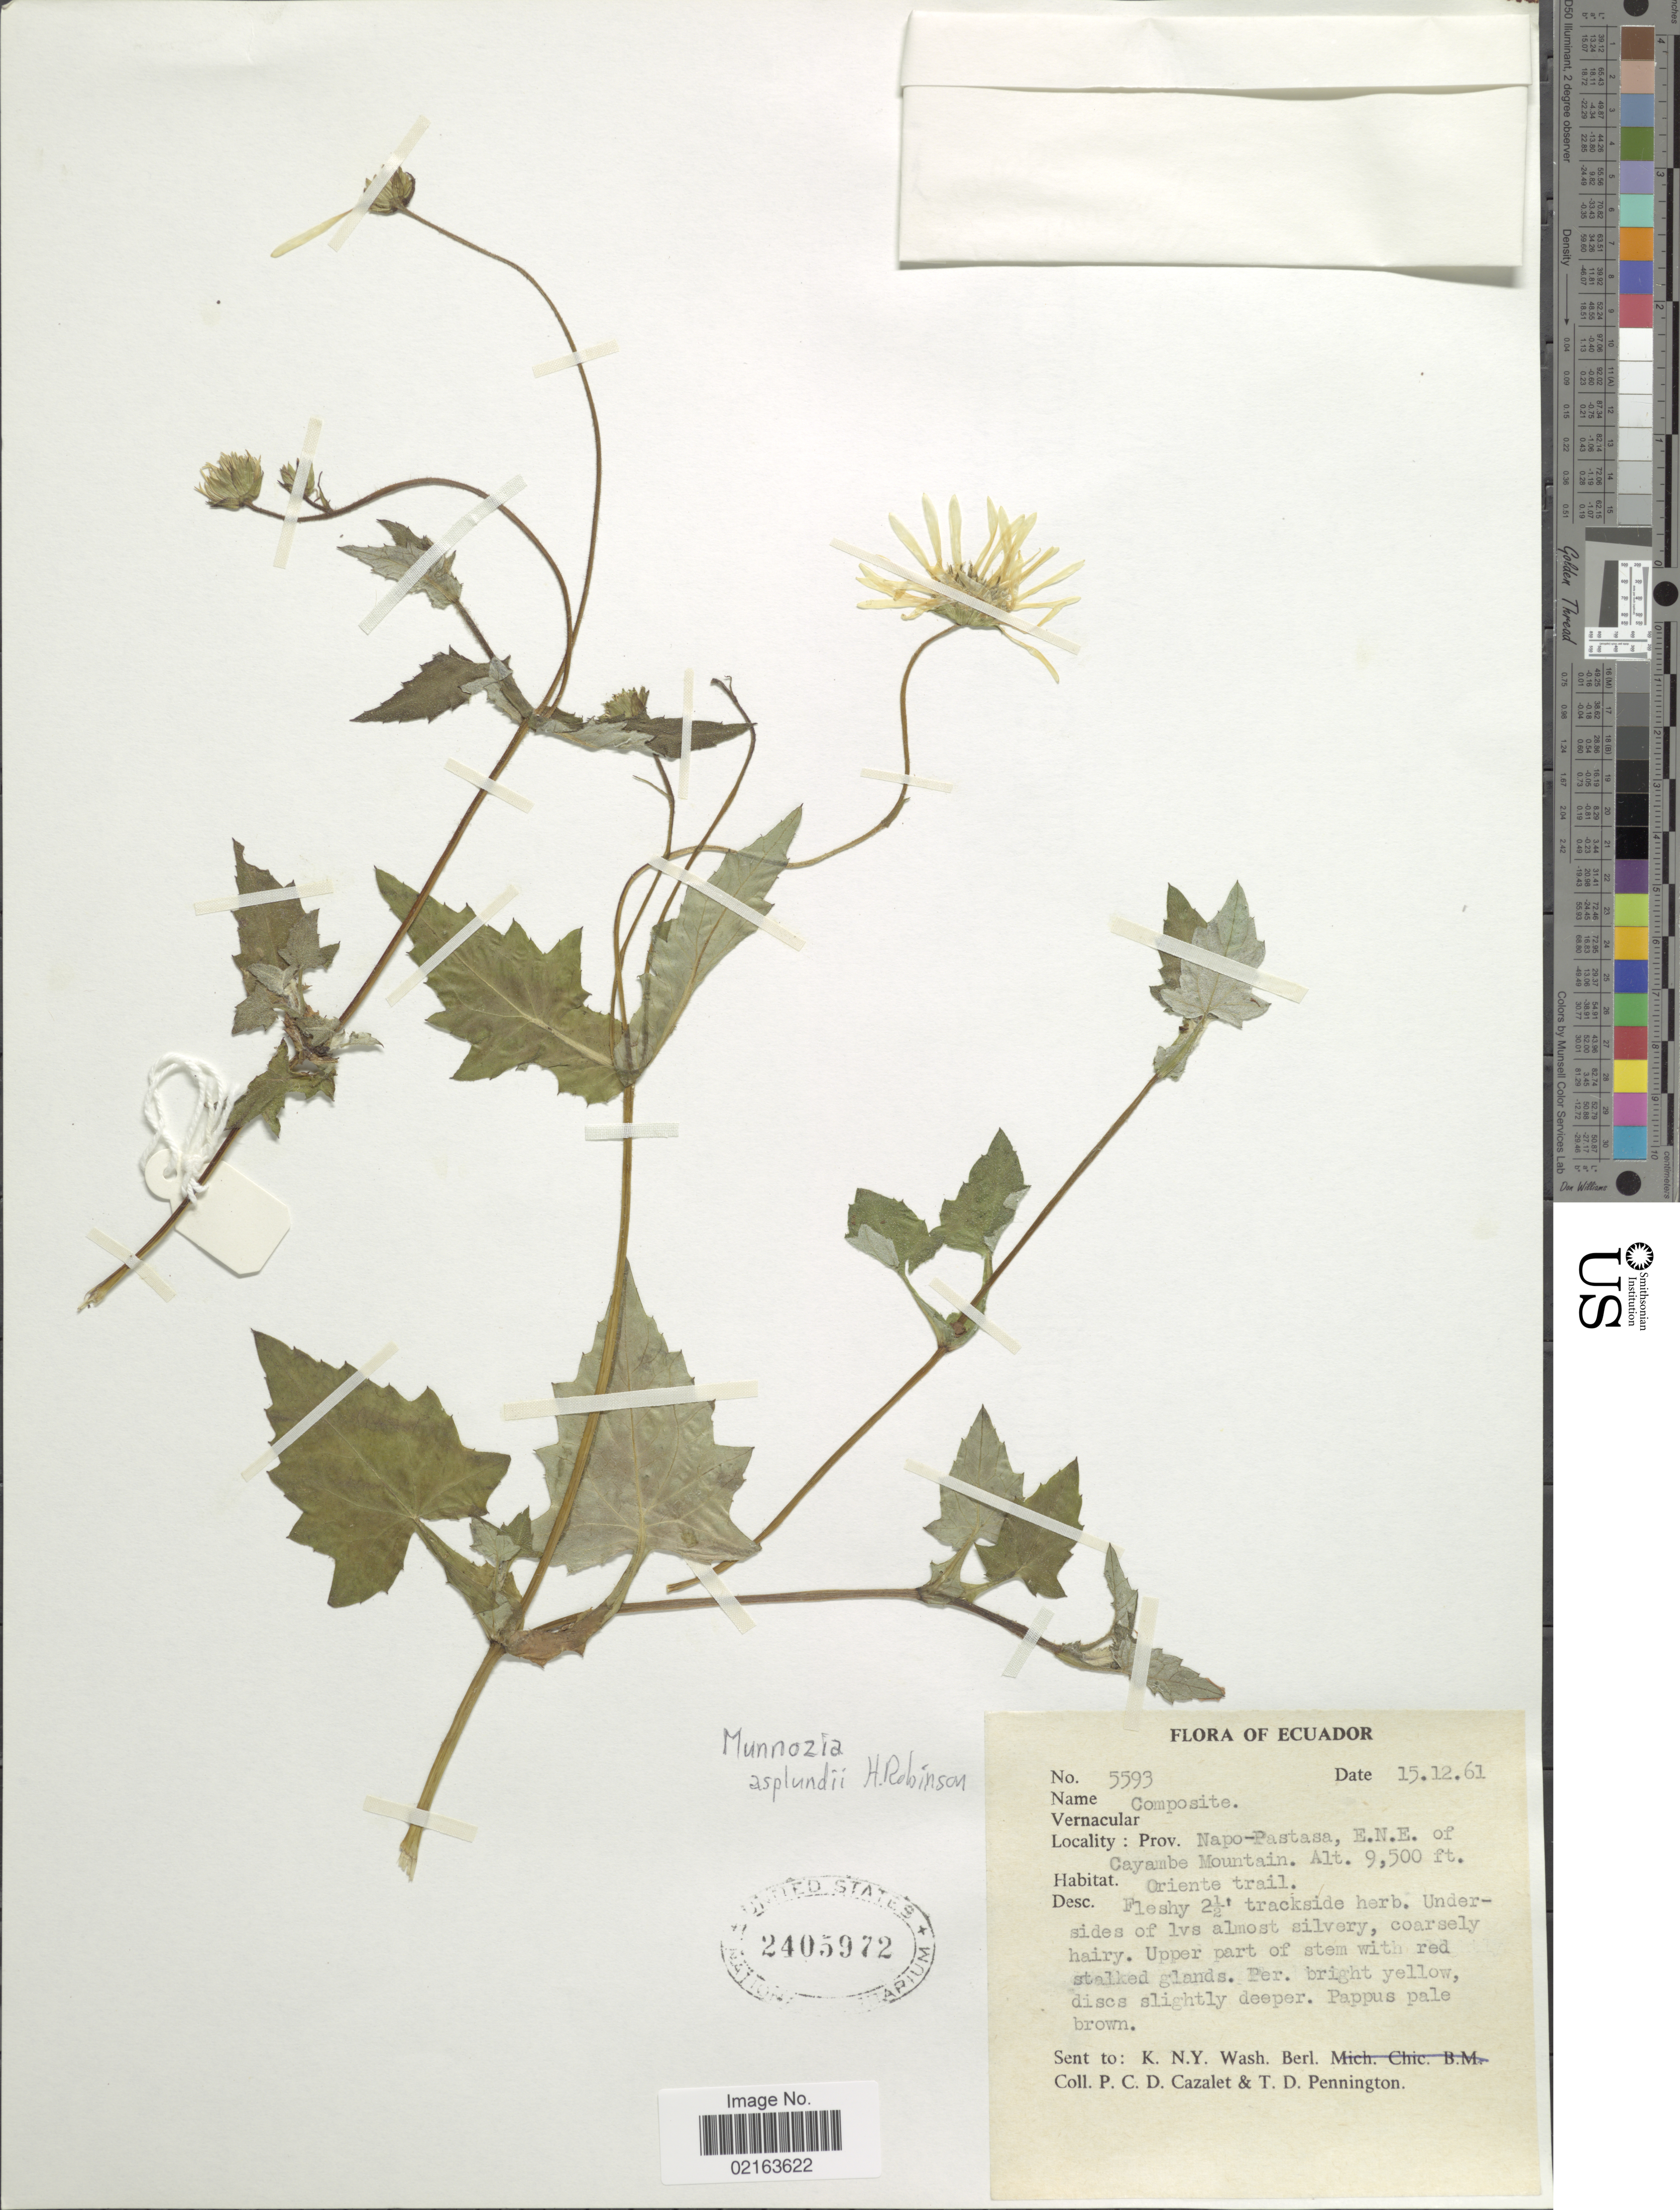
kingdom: Plantae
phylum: Tracheophyta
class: Magnoliopsida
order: Asterales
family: Asteraceae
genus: Munnozia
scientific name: Munnozia asplundii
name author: H. Rob.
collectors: P. C. D. Cazalet & T. D. Pennington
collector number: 5593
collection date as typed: Transcribed d/m/y: 15/12/61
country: Ecuador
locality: Prov. Napo-Pastaza, E.N.E. of Cayambe Mountain.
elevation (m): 2896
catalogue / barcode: US 2405972